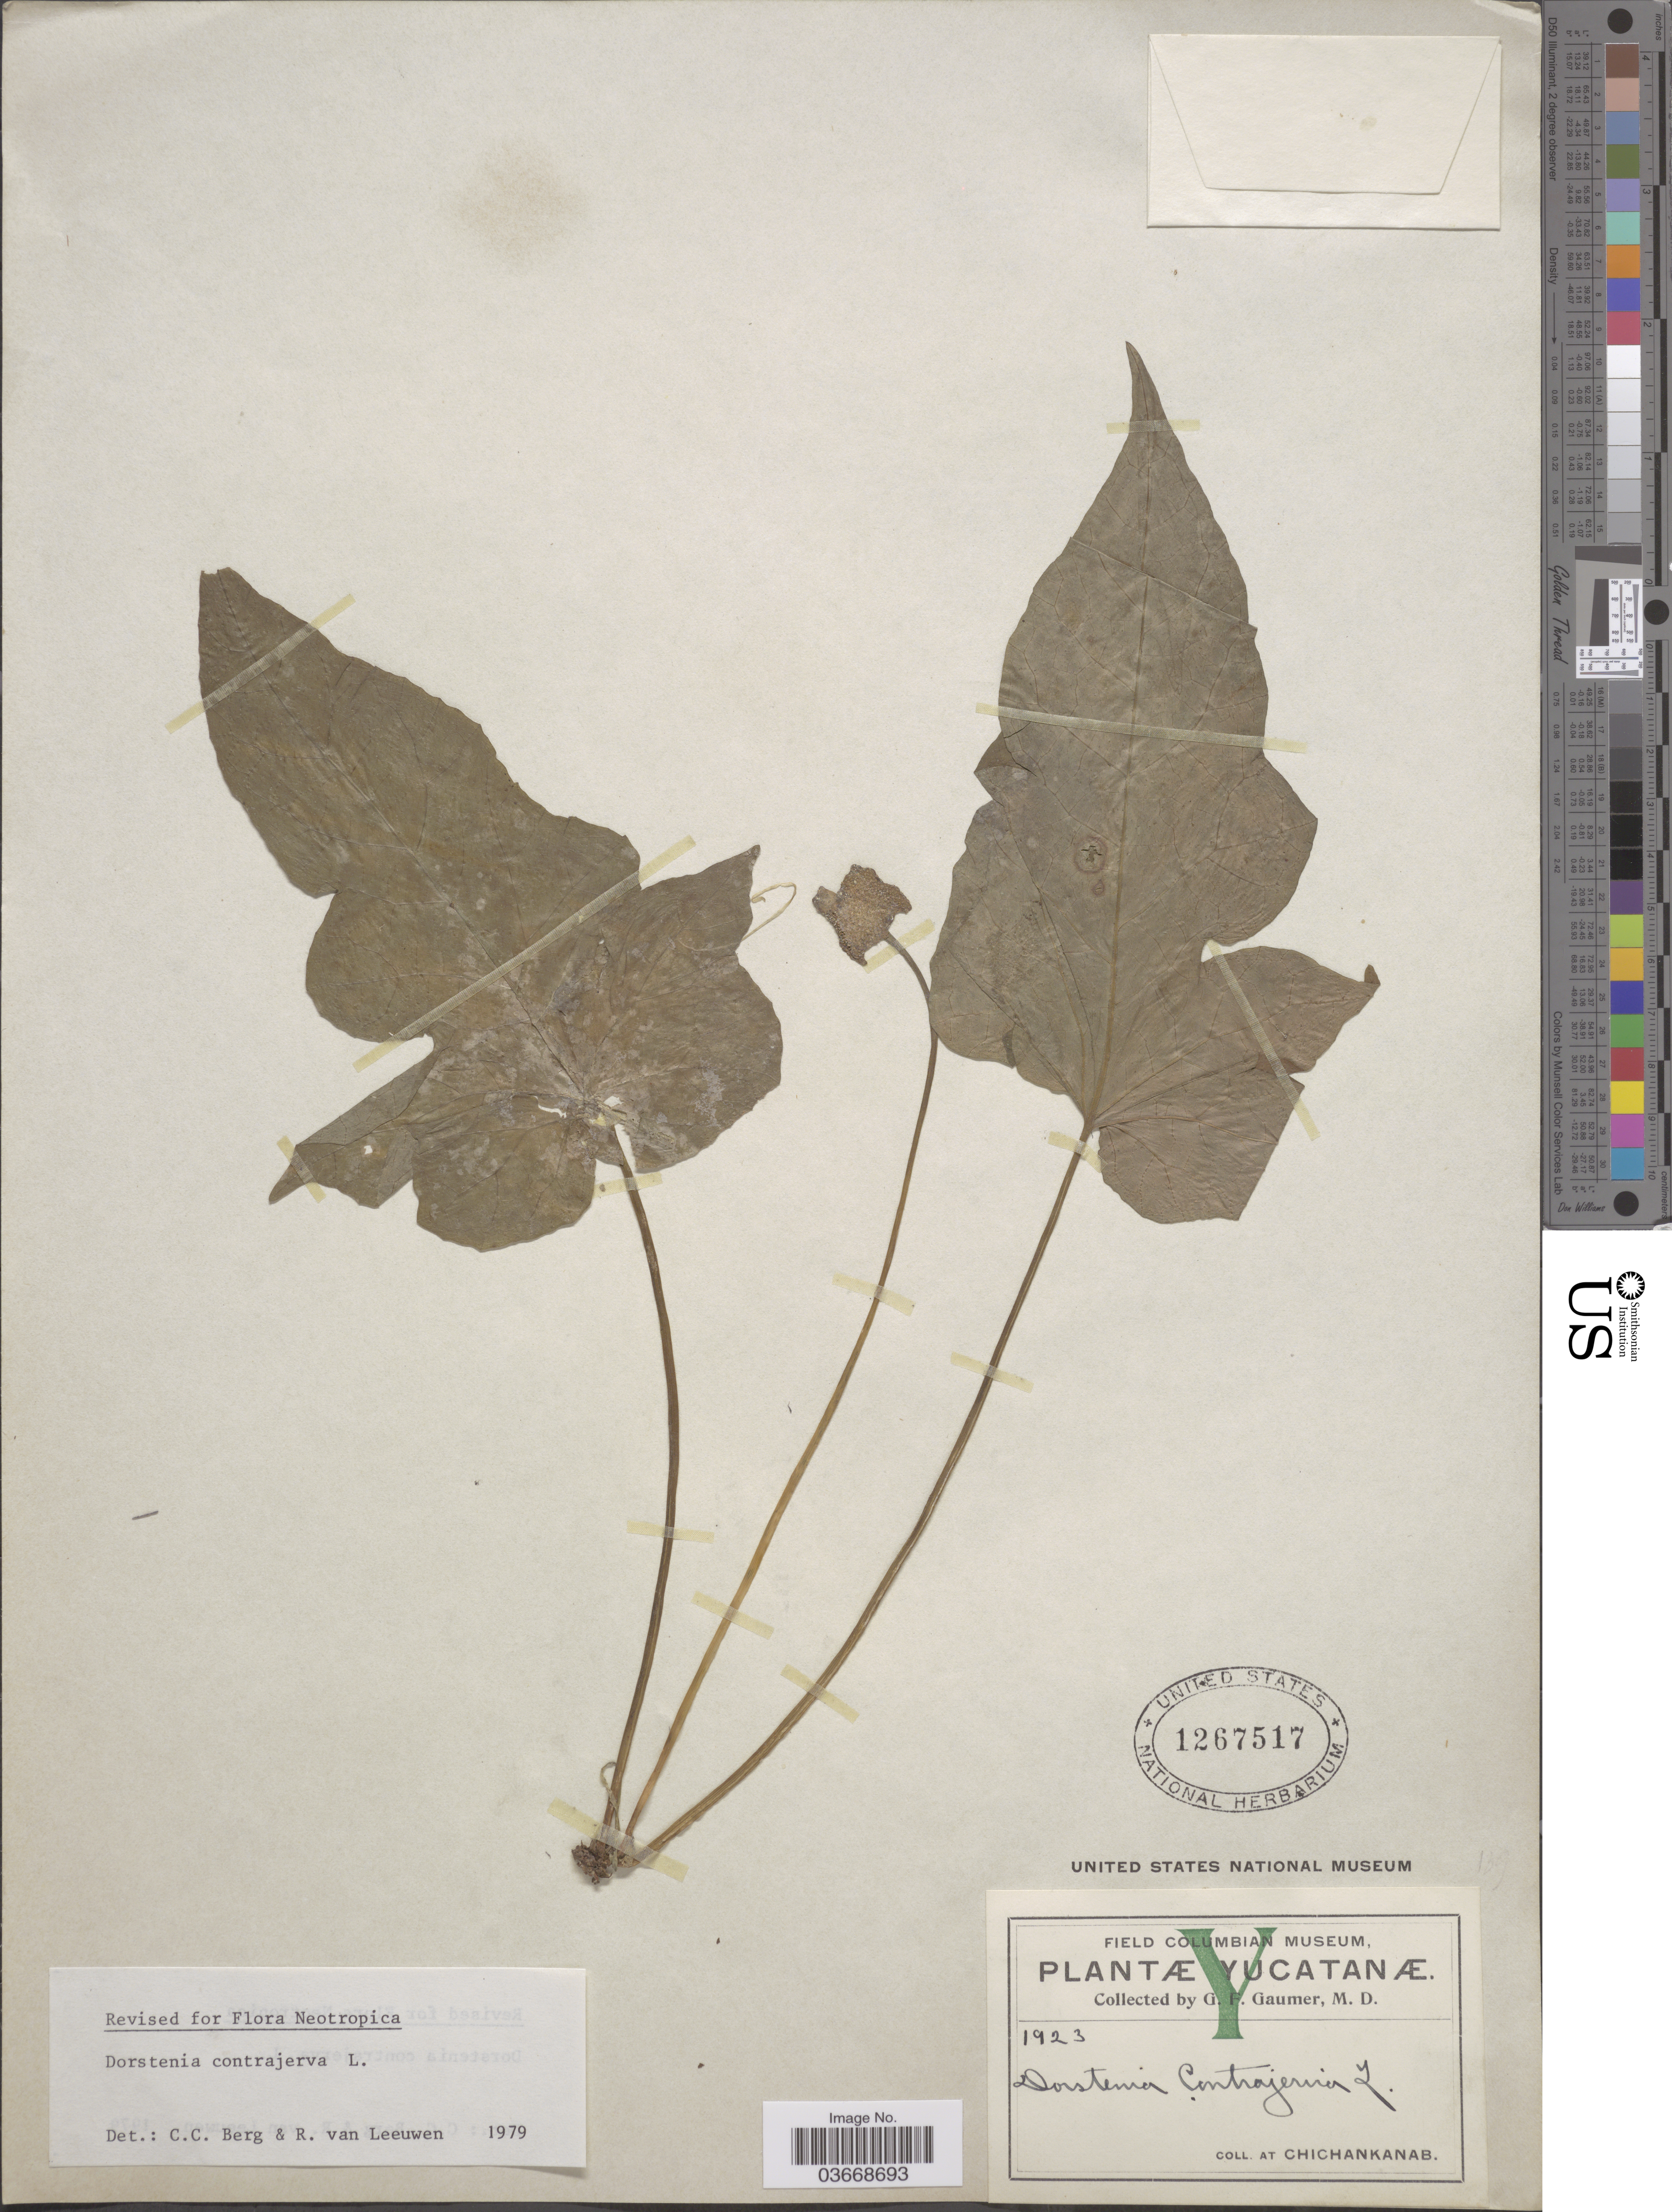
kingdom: Plantae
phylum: Tracheophyta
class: Magnoliopsida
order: Rosales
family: Moraceae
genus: Dorstenia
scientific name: Dorstenia contrajerva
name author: L.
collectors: G. F. Gaumer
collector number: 1923?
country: Mexico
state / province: Yucatán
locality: At Chichankanab.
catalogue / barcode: US 1267517